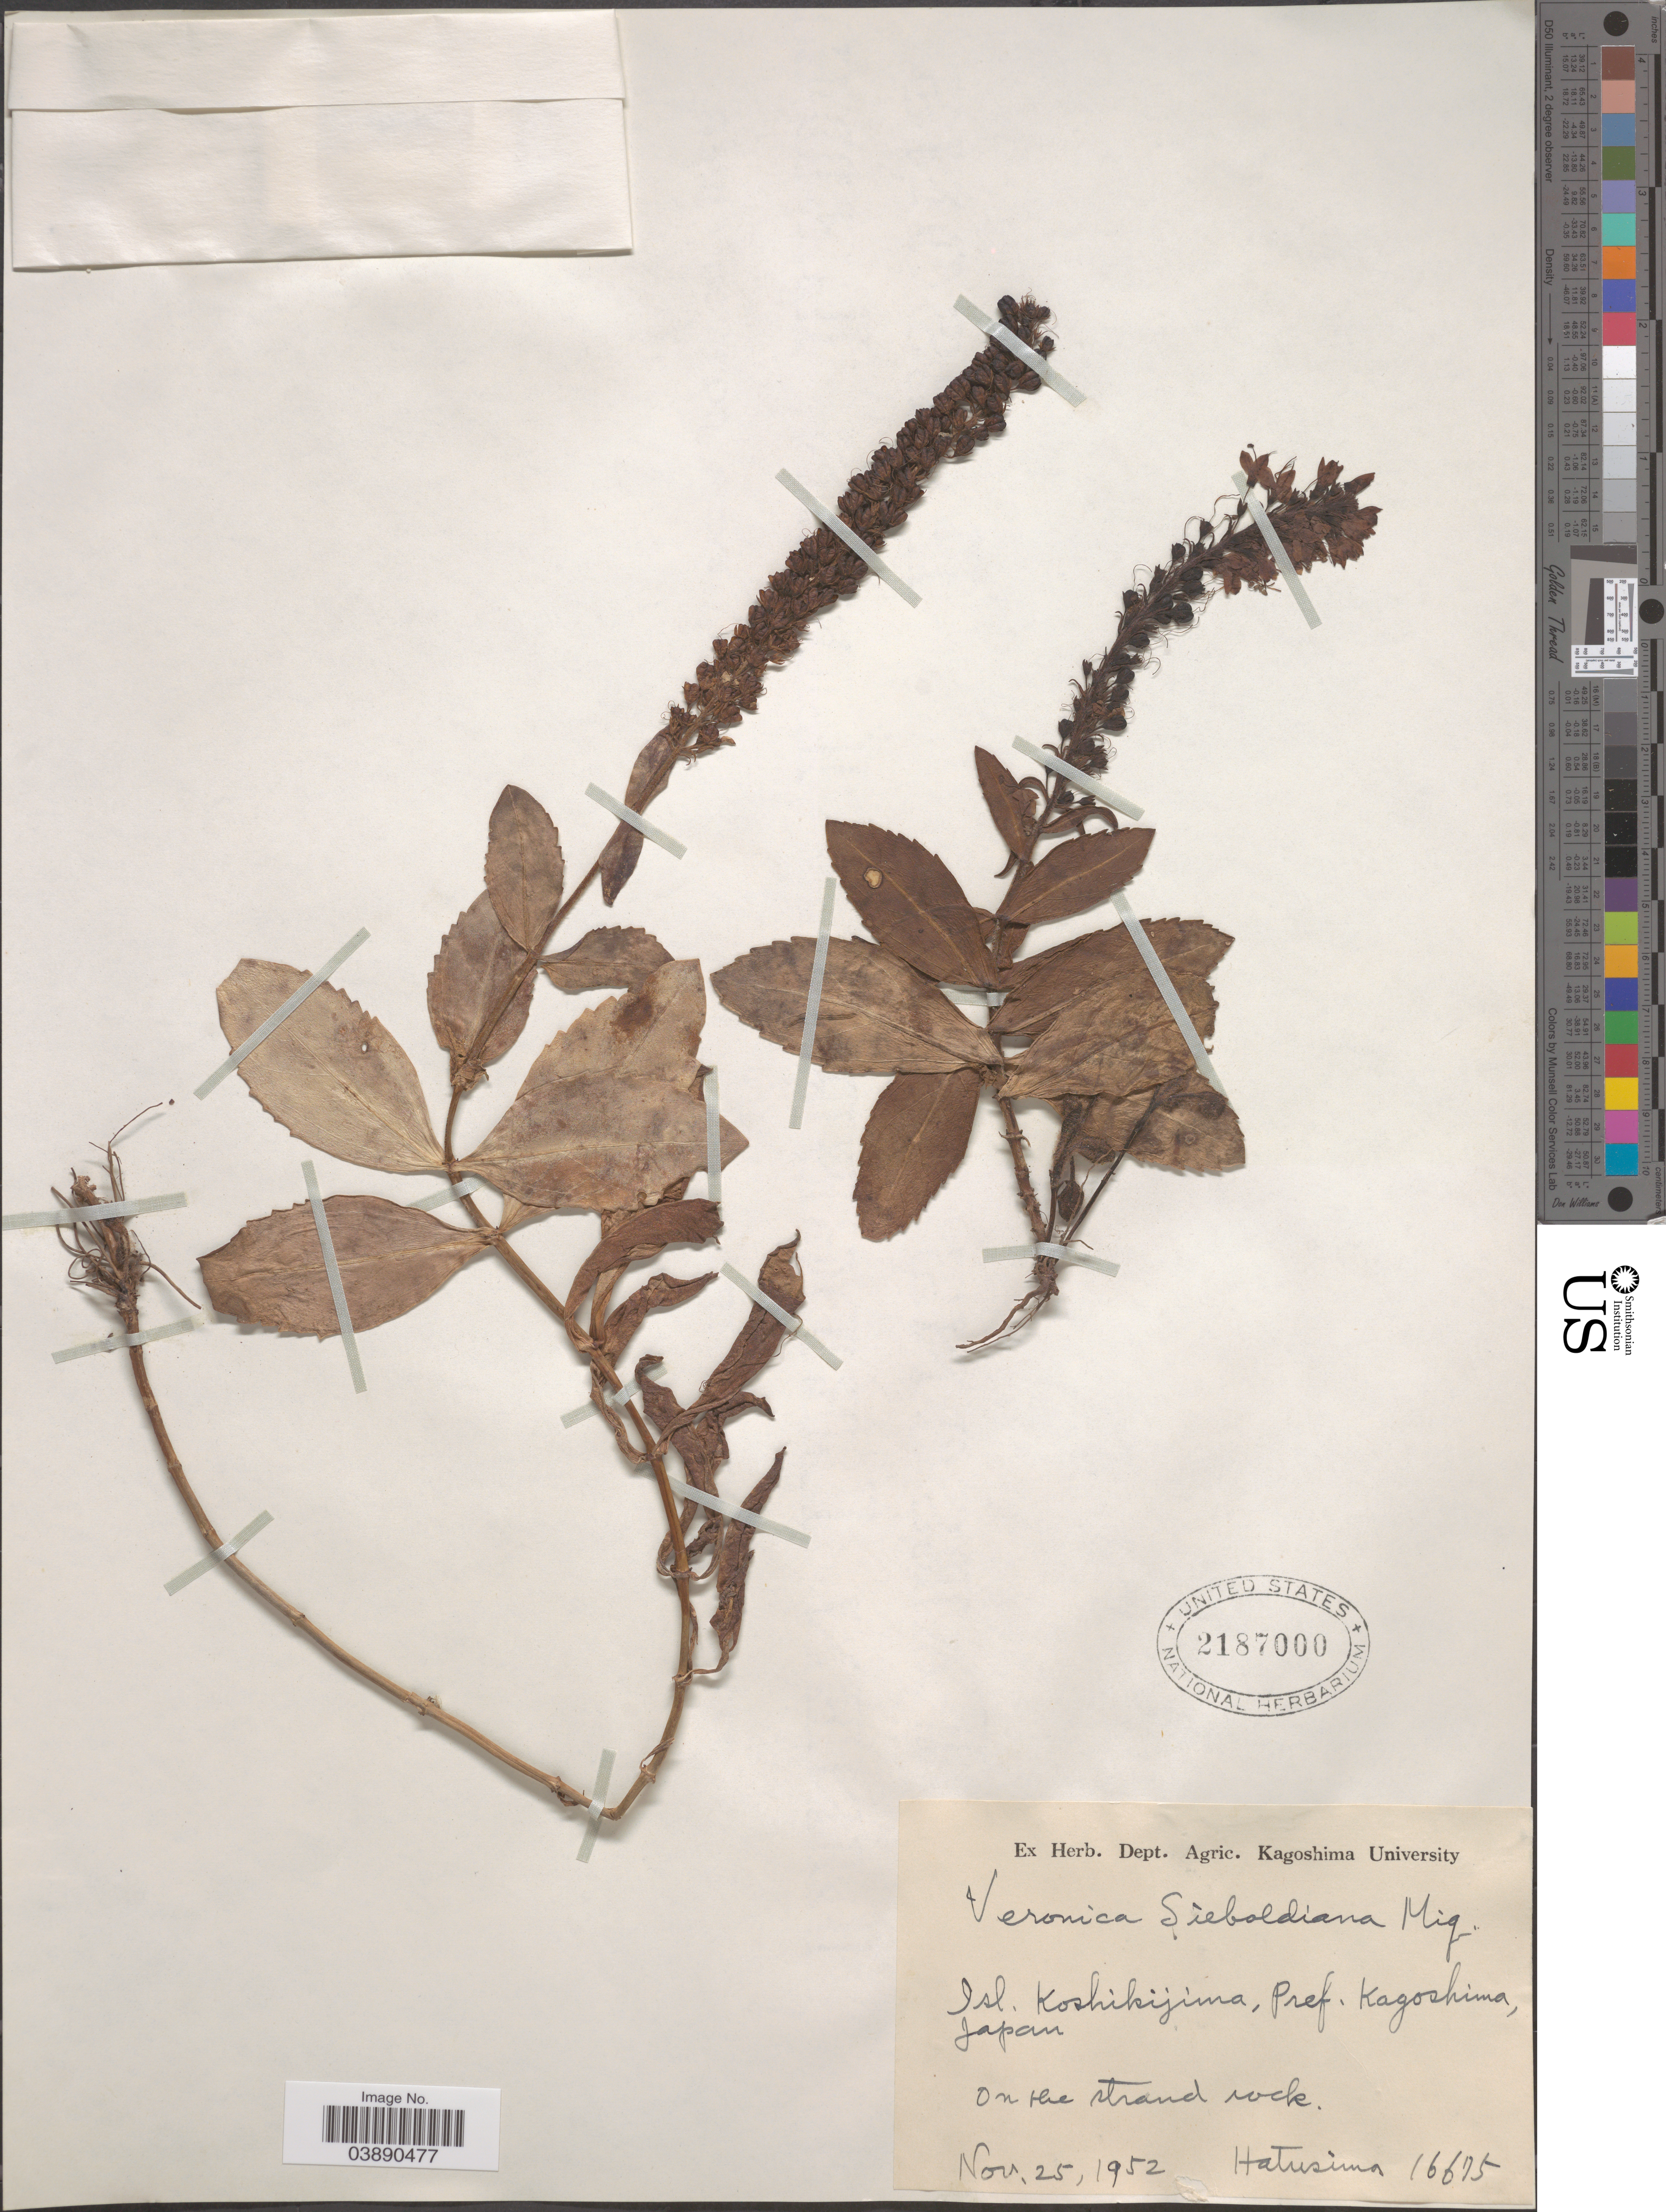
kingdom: Plantae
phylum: Tracheophyta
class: Magnoliopsida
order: Lamiales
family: Plantaginaceae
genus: Veronica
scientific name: Veronica sieboldiana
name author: Miq.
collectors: -. Hatusima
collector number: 16675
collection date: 1952-11-25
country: Japan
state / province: Kagosima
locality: Isl. Koshikijima, Pref. Kagoshima.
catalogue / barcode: US 2187000